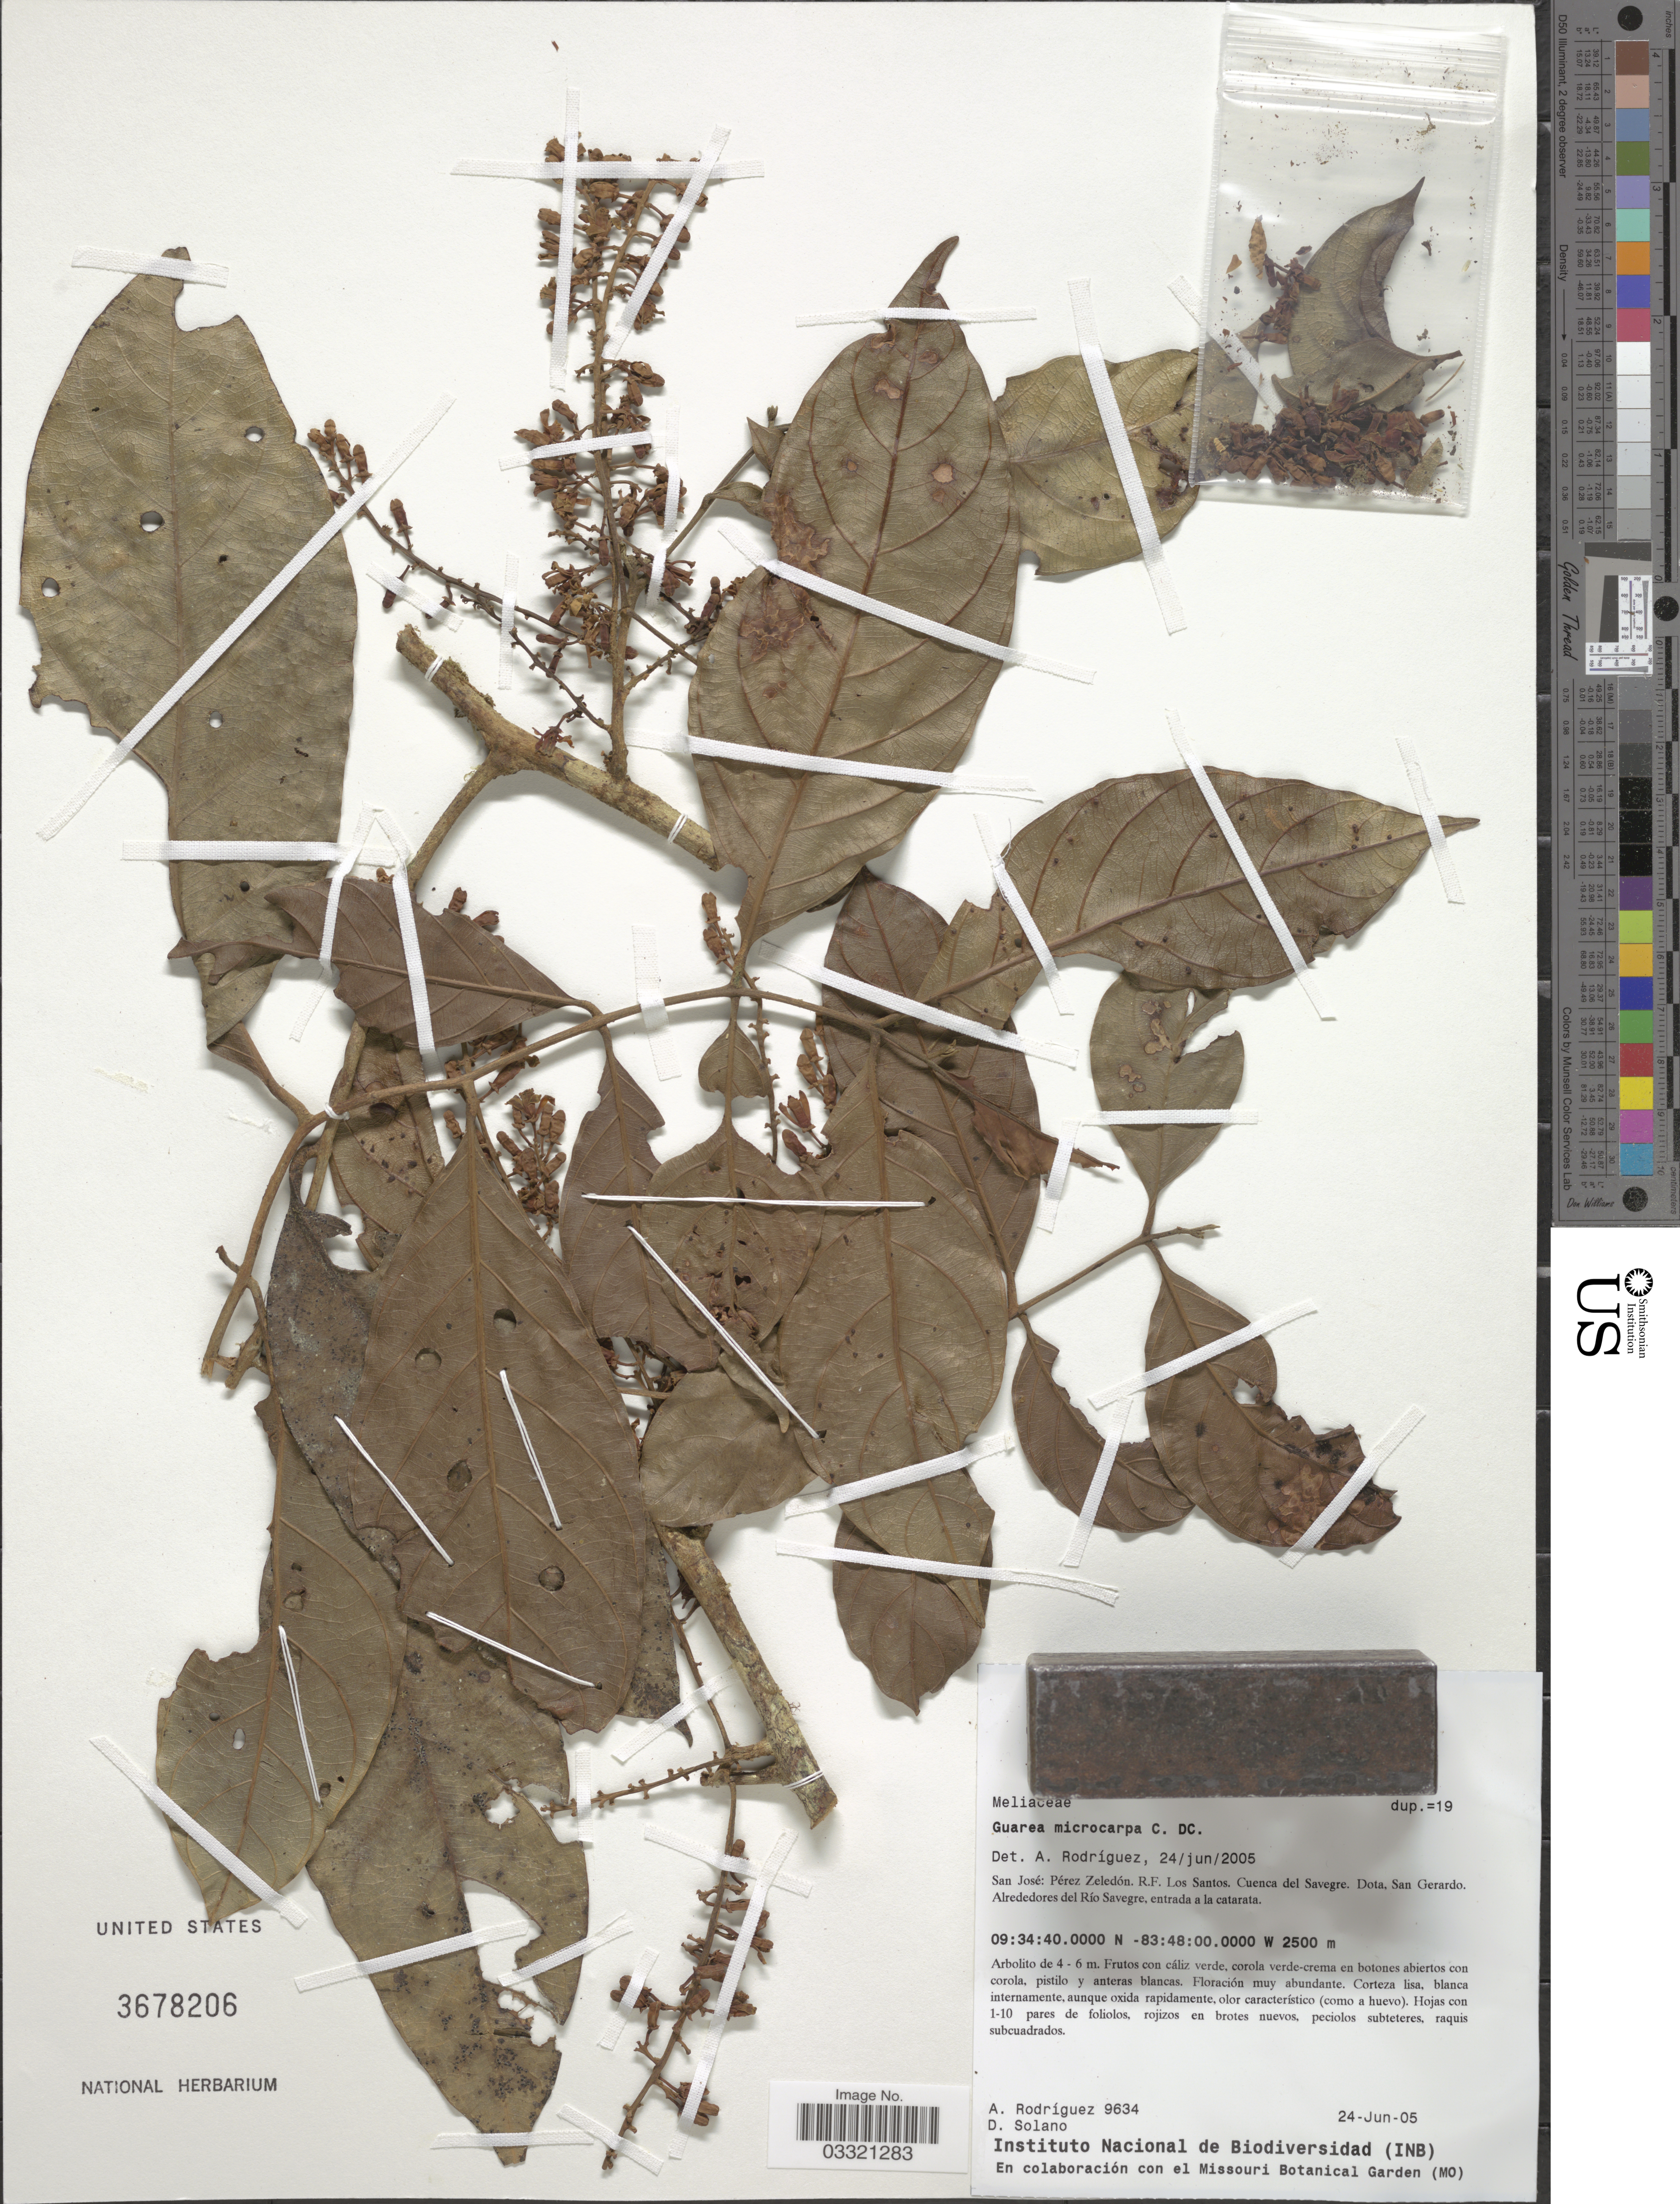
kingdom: Plantae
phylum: Tracheophyta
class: Magnoliopsida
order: Sapindales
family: Meliaceae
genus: Guarea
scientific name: Guarea microcarpa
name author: C. DC.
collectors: A. Rodríguez & D. Solano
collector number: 9634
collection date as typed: Transcribed d/m/y: 24/6/5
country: Costa Rica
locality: San José: Pérez Zeledón, R.F. Los Santos. Cuenca del Savegre. Sota, San Gerardo. Alrededores del Río Savegre, entrada a la catarata.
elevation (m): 2500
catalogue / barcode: US 3678206